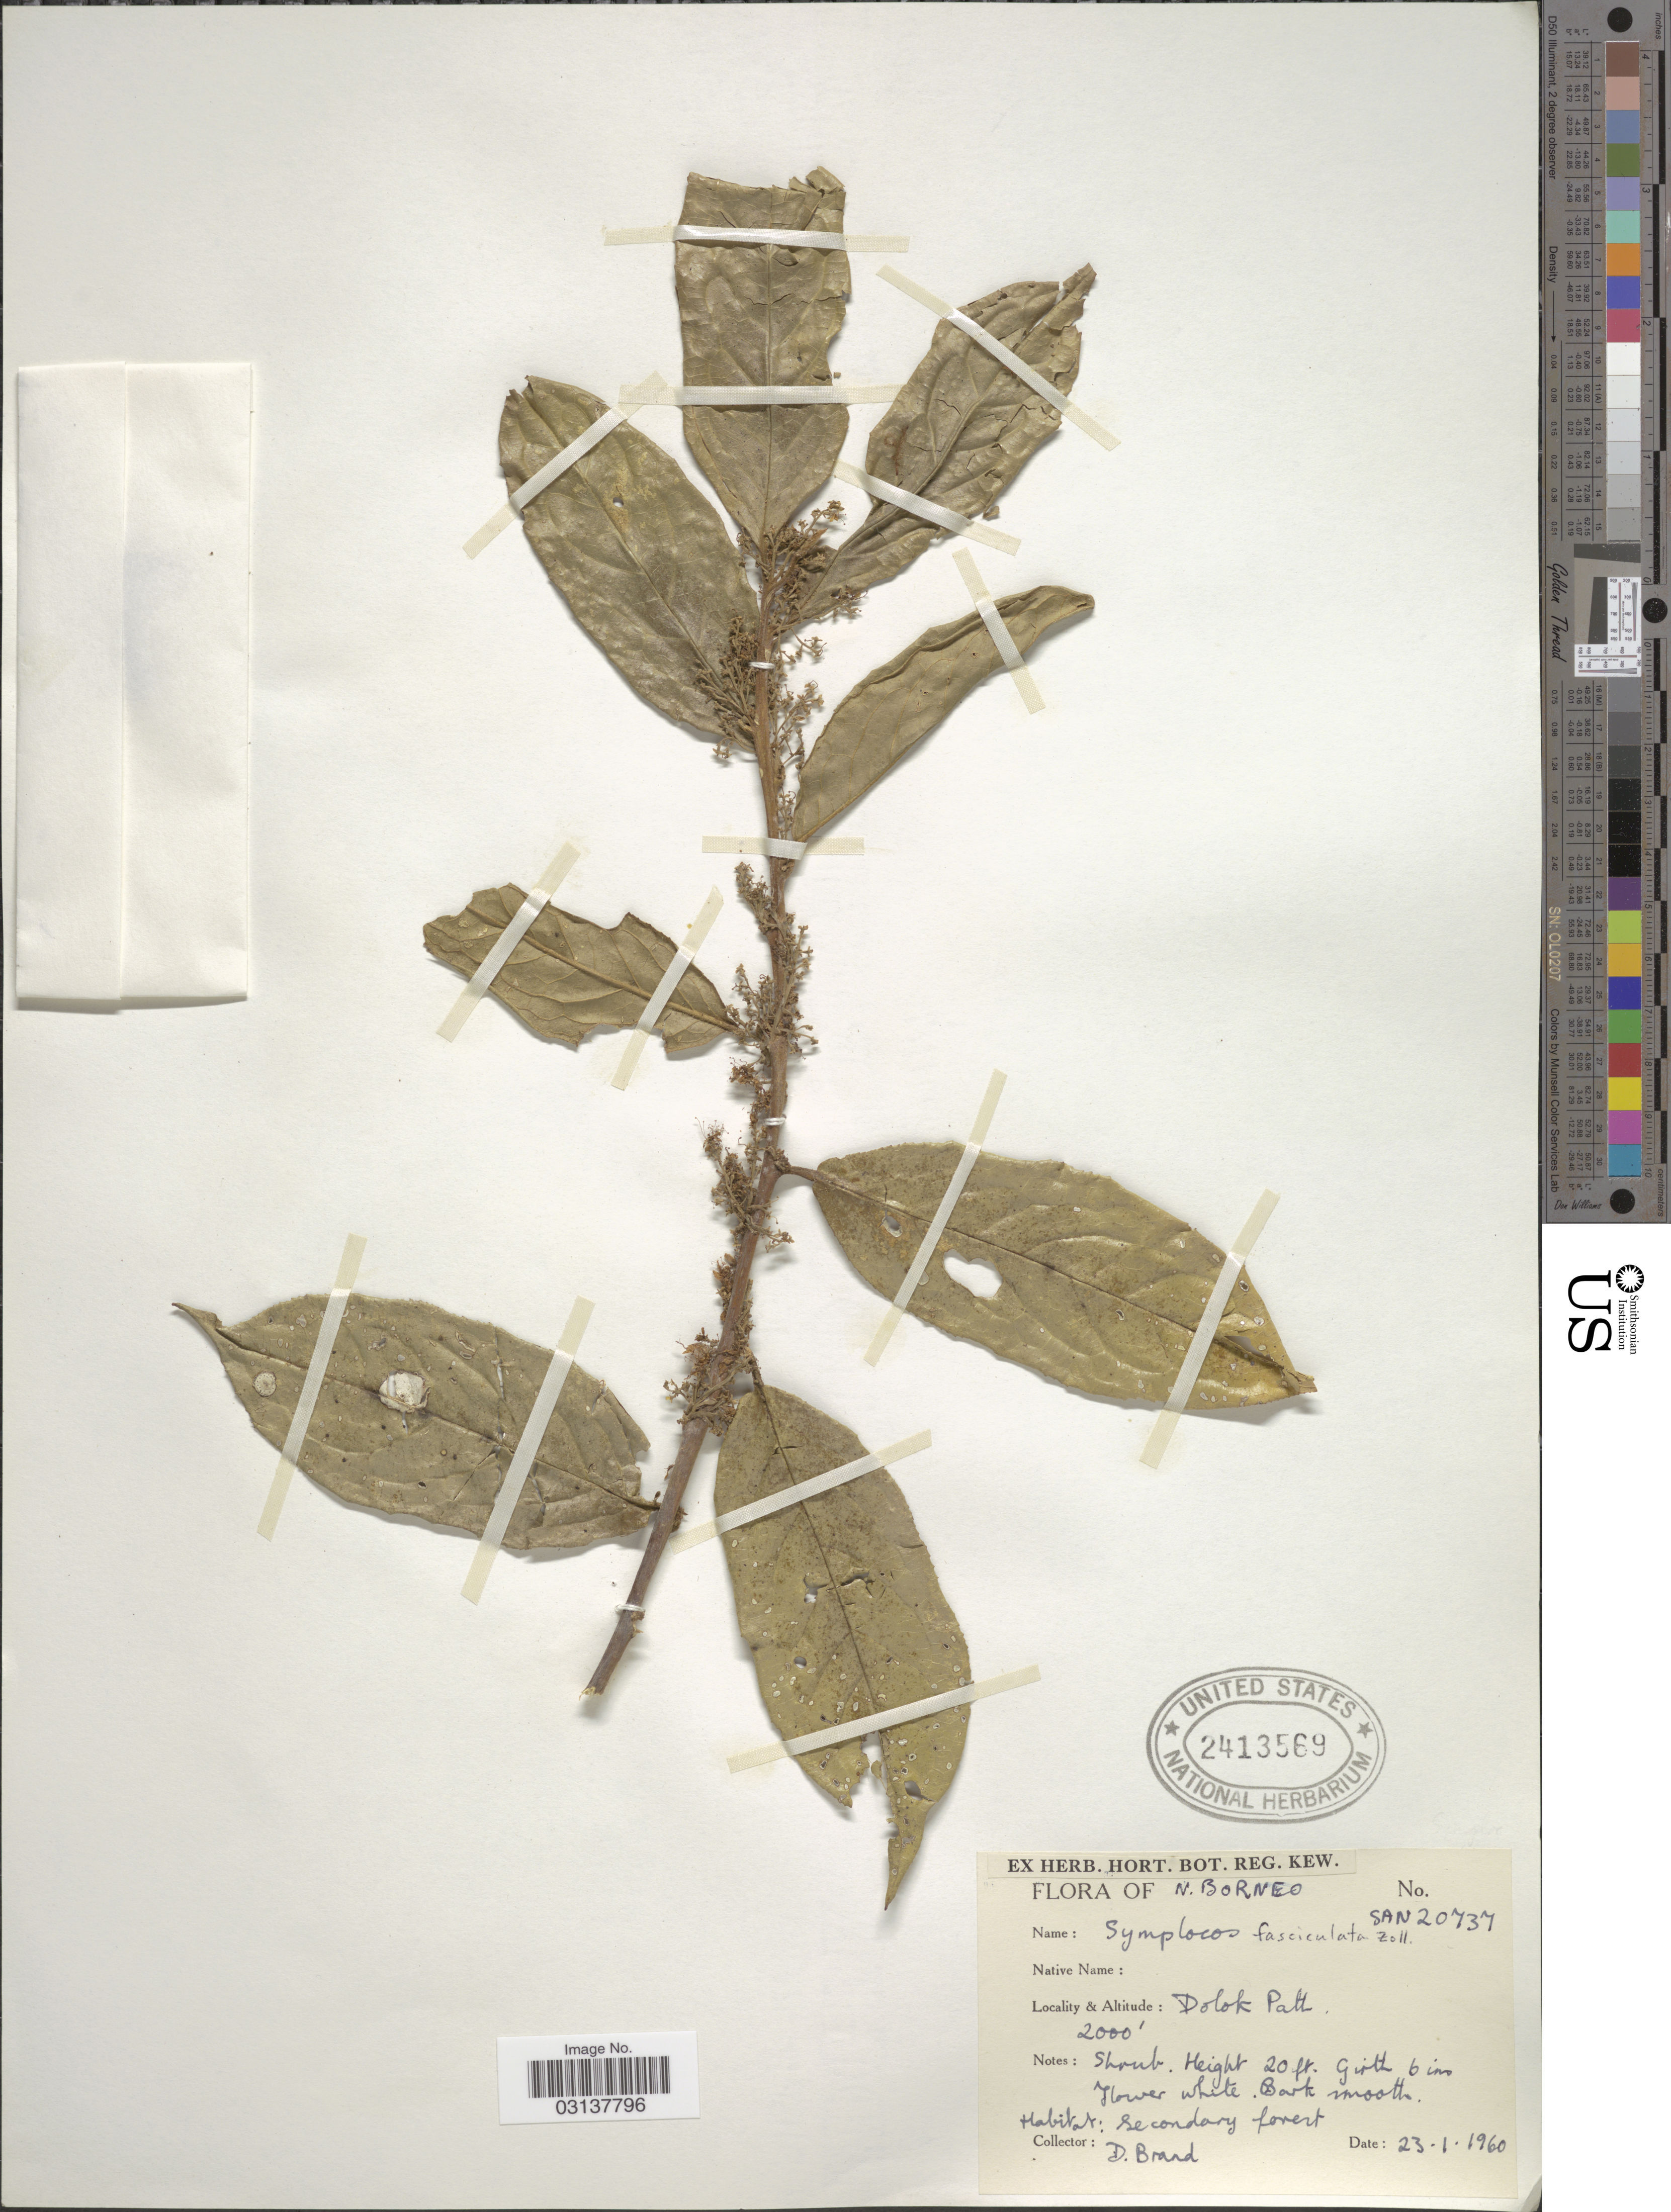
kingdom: Plantae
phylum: Tracheophyta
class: Magnoliopsida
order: Ericales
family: Symplocaceae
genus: Symplocos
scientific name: Symplocos fasciculata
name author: Zoll.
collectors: D. Brand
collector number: San20737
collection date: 1960-01-23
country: Malaysia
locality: N. Borneo. Dolok Path.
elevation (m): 610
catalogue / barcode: US 2413569